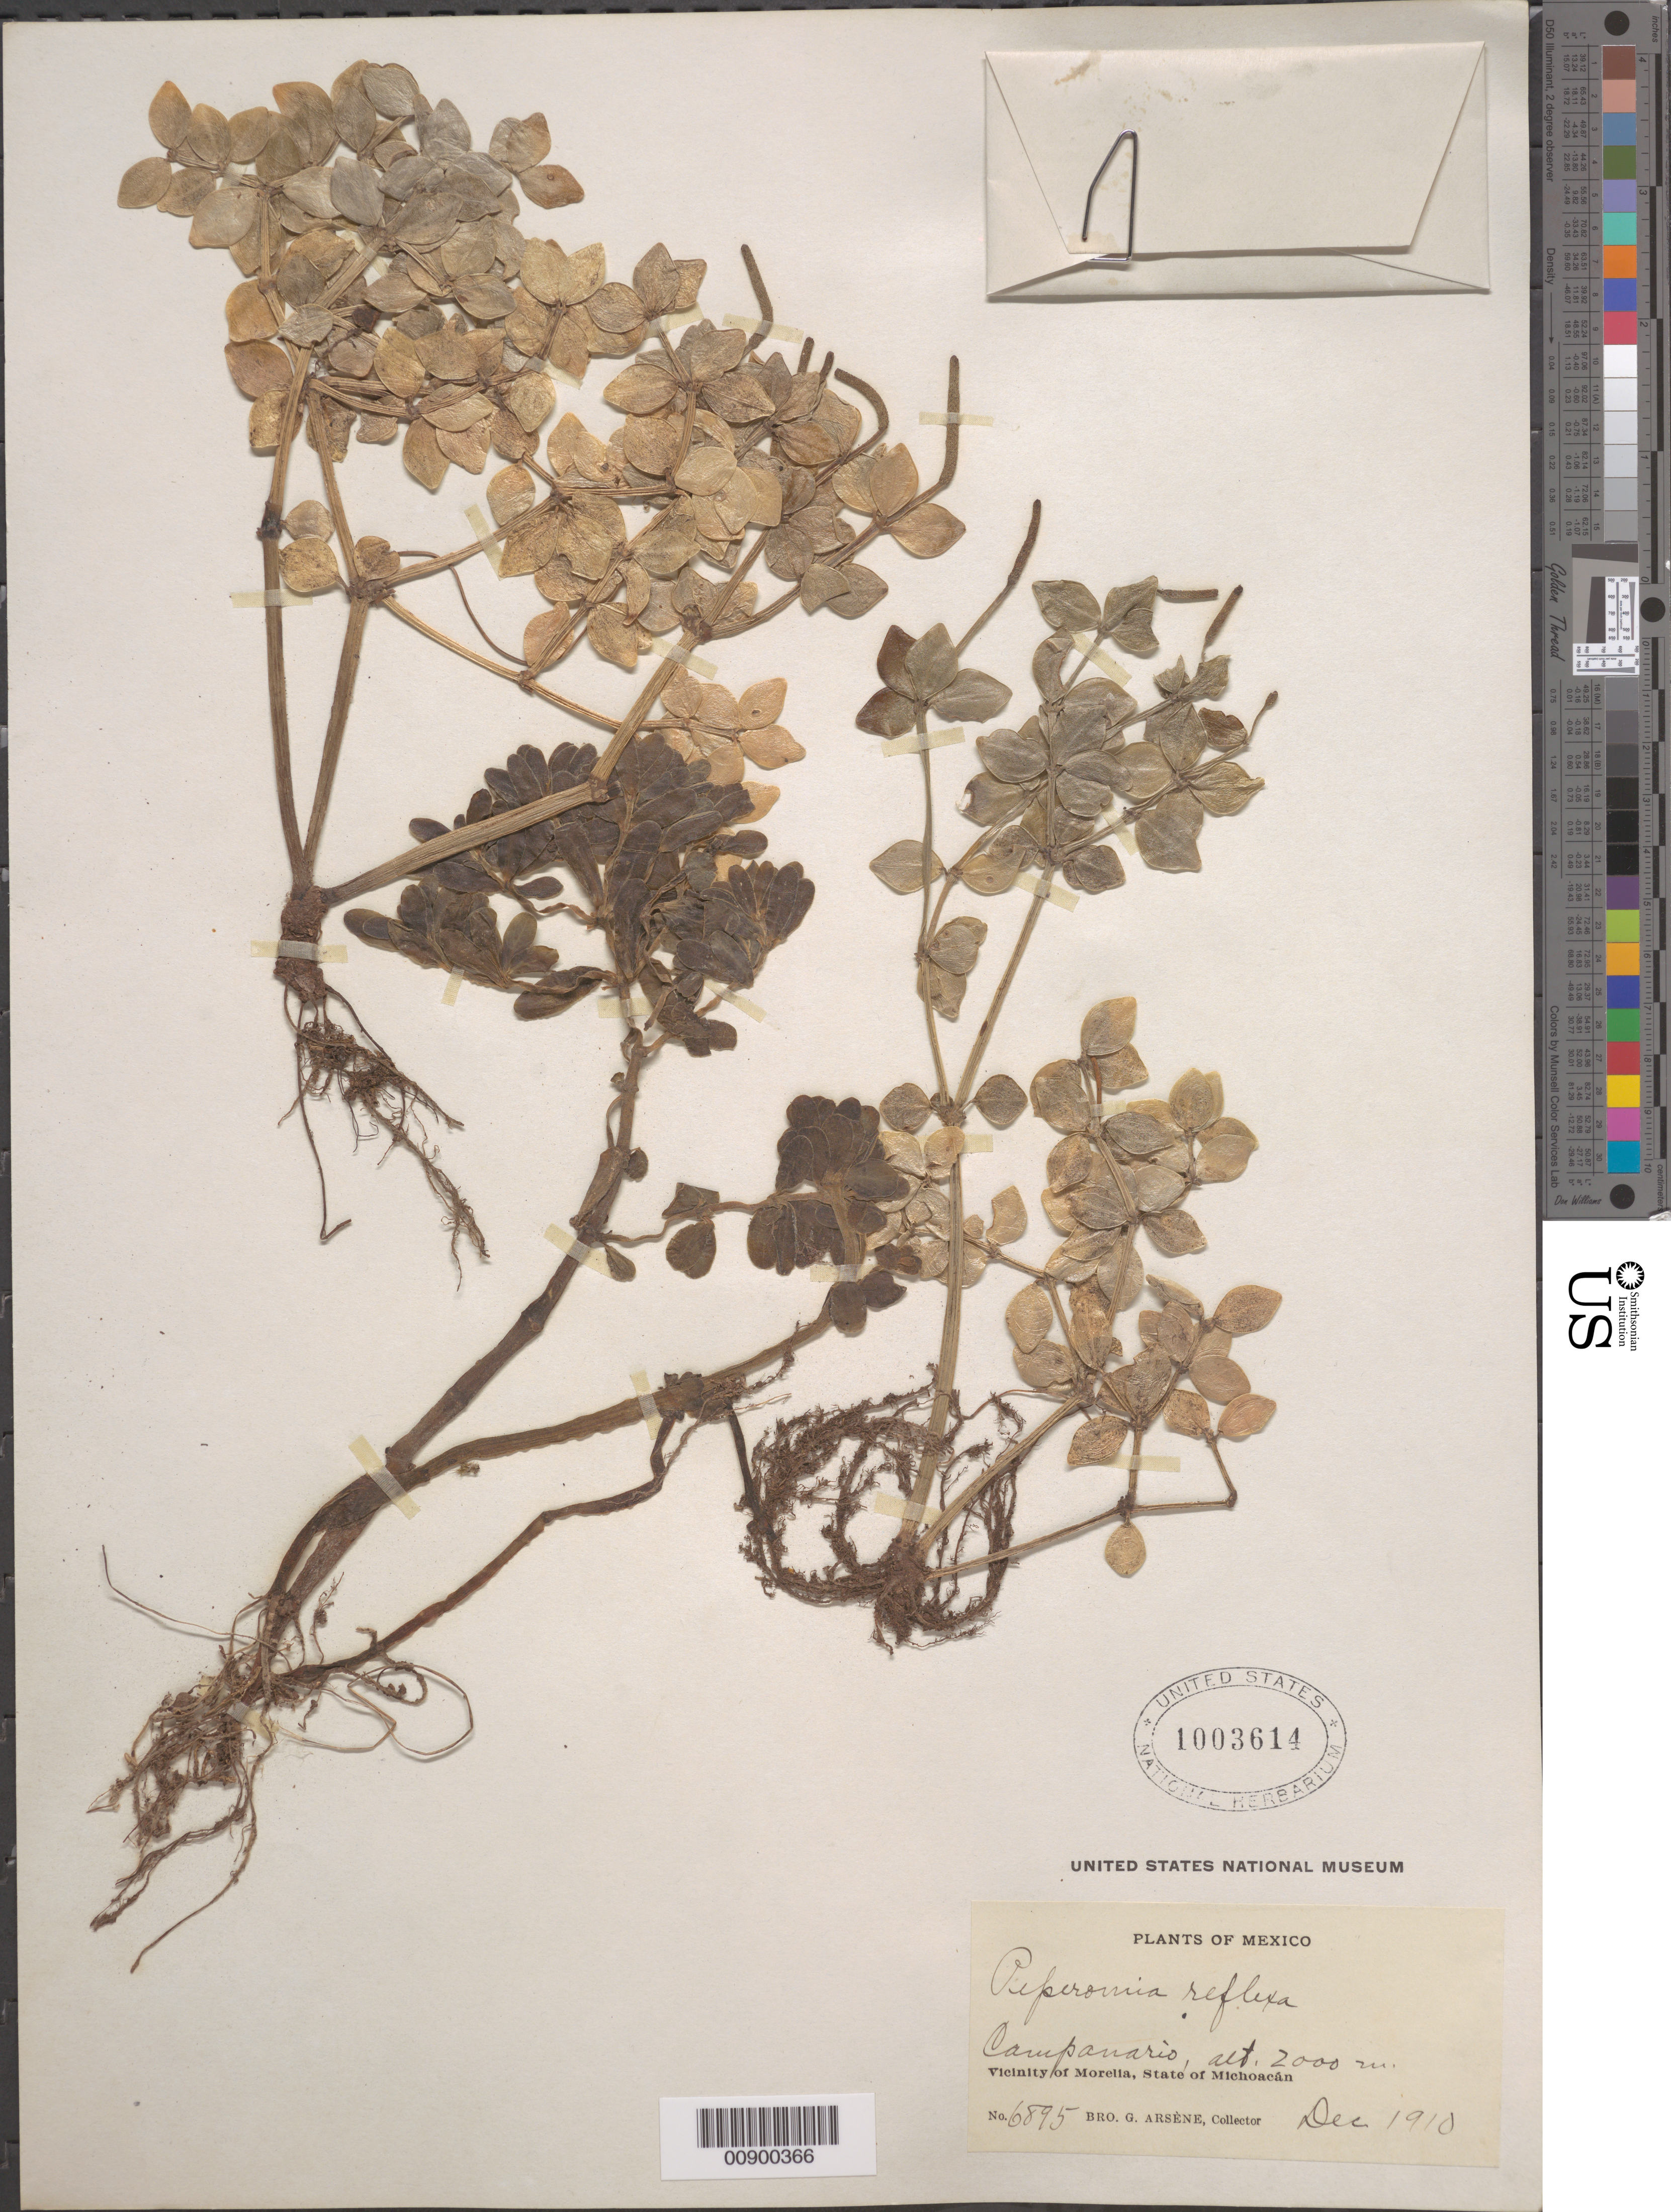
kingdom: Plantae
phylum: Tracheophyta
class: Magnoliopsida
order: Piperales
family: Piperaceae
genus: Peperomia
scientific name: Peperomia tetraphylla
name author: (G. Forst.) Hook. & Arn.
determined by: Jiménez, José Estaban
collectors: Bro. G. Arsène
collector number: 6895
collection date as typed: Dec 1910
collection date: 1910-12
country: Mexico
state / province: Michoacán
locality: Campanario. Vicinity of Morelia, State of Michoacán.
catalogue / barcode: US 1003614